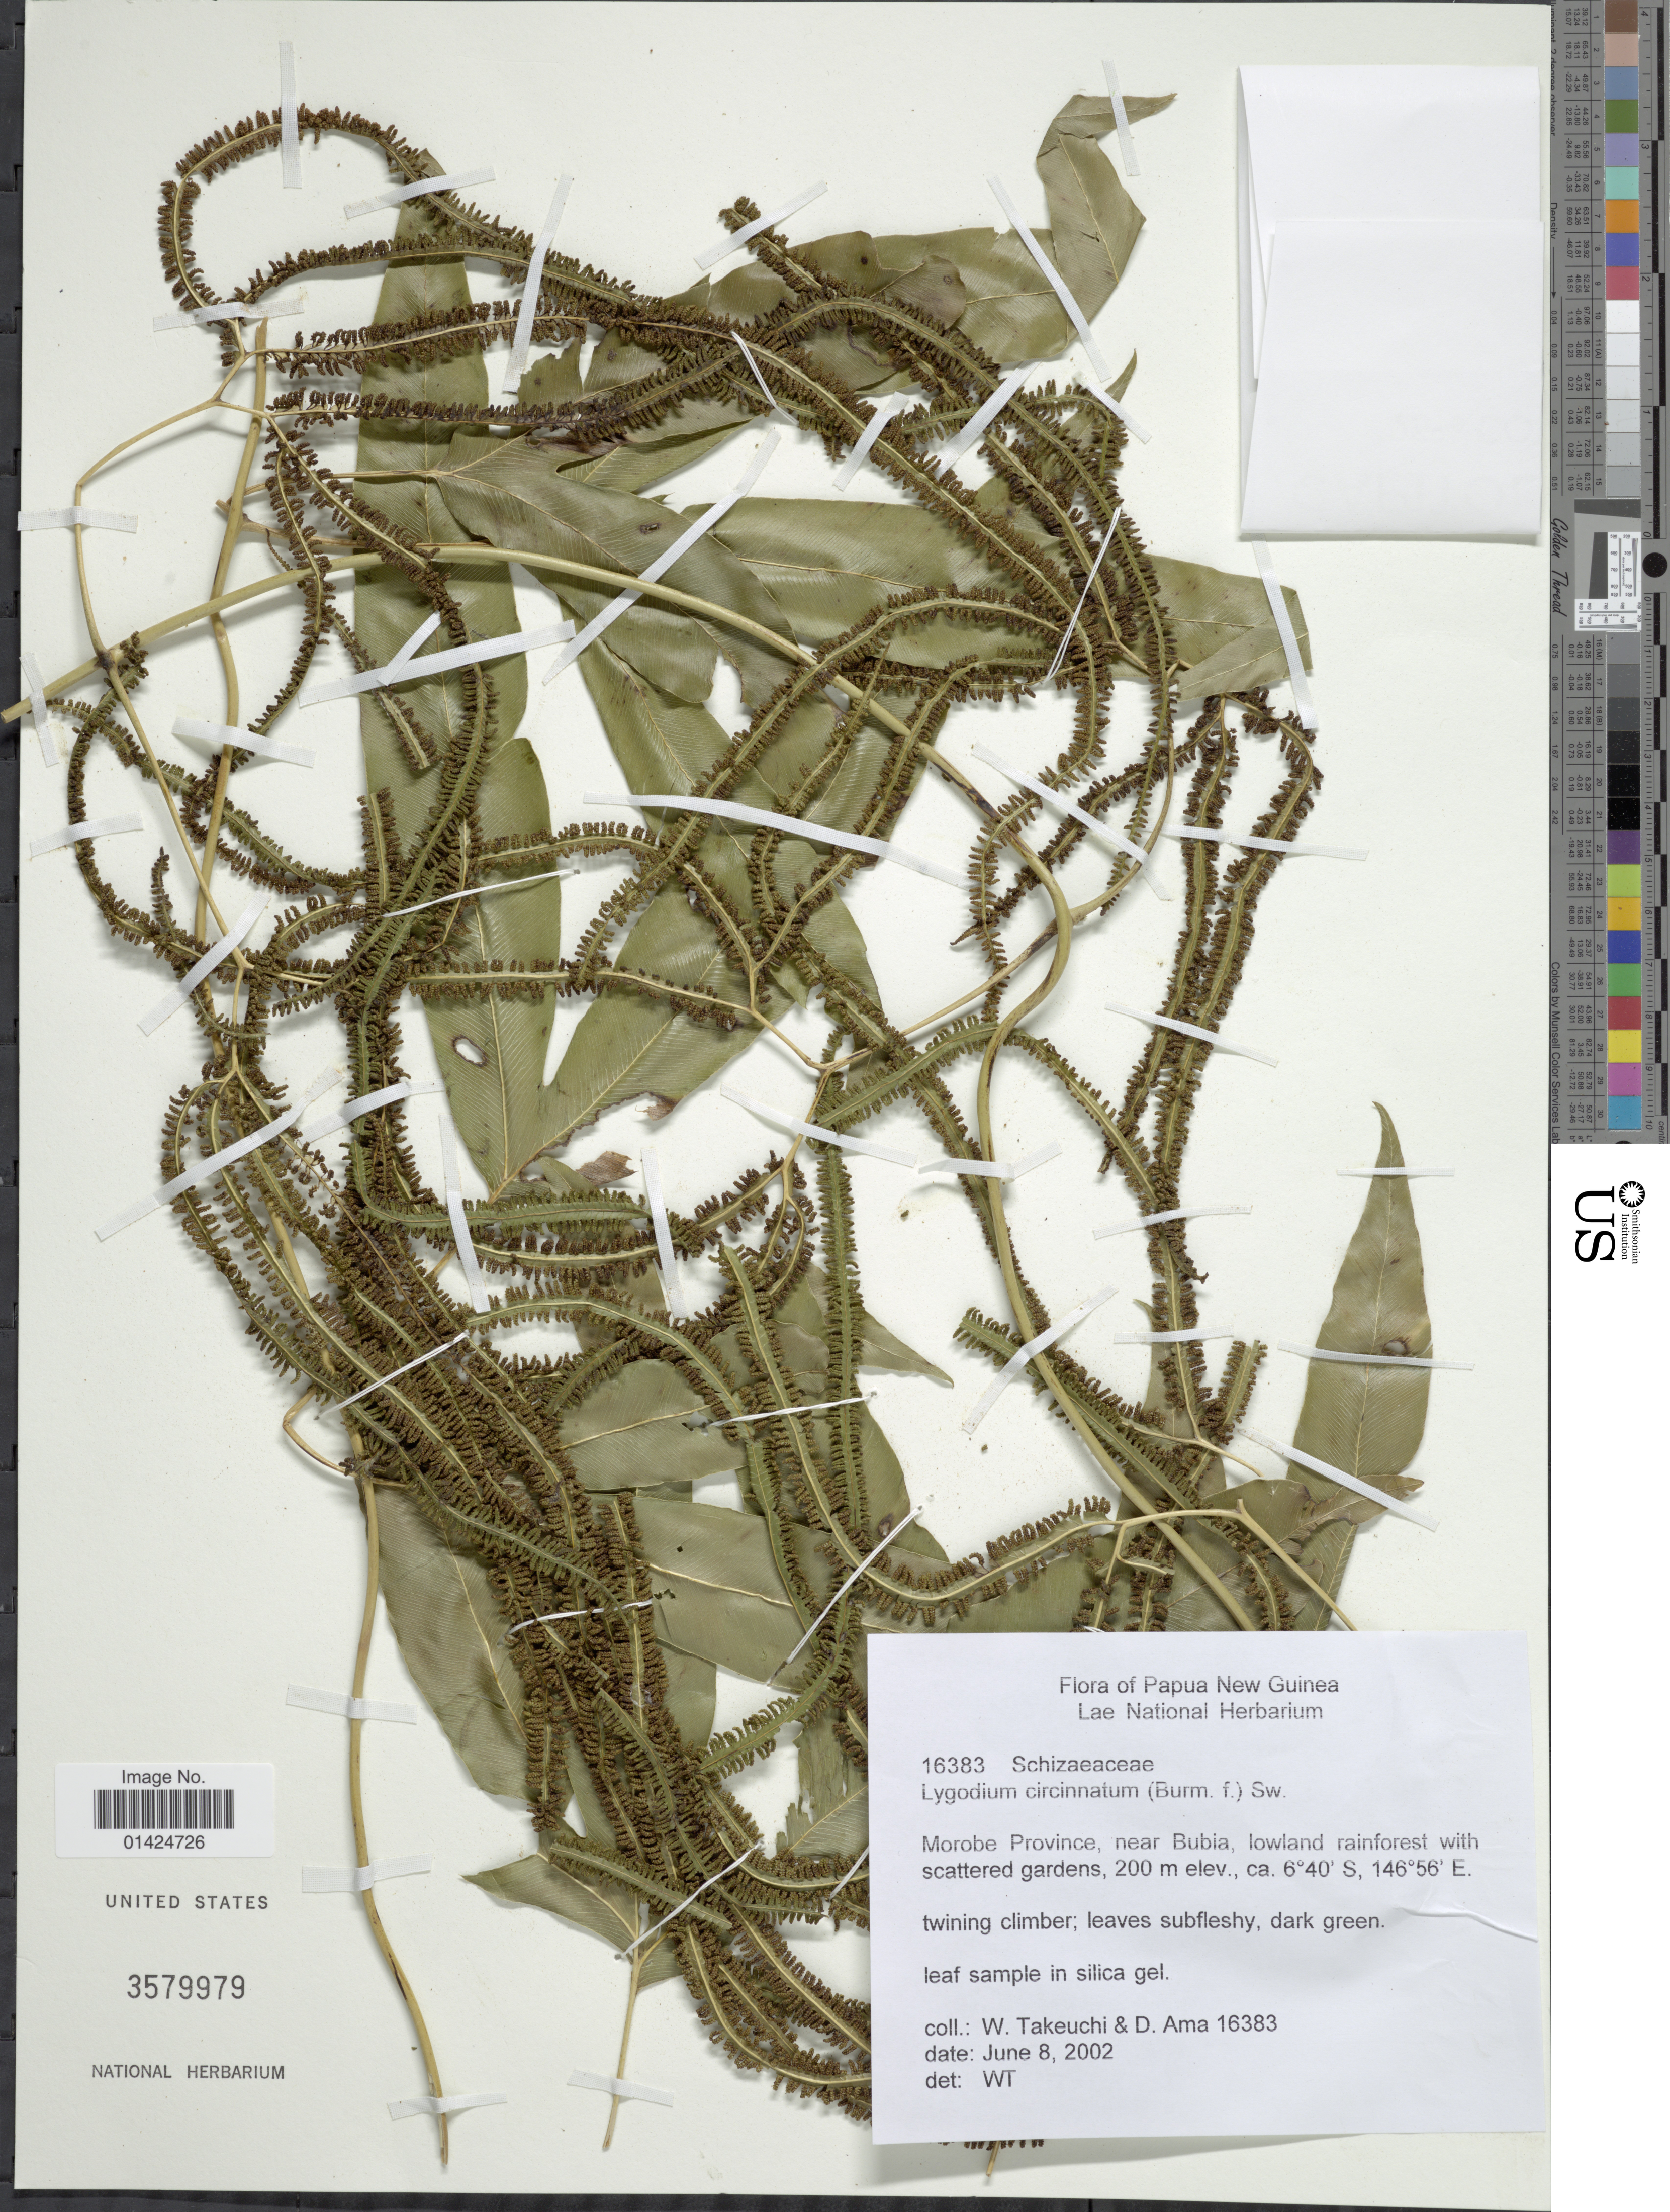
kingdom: Plantae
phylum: Tracheophyta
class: Polypodiopsida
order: Schizaeales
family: Lygodiaceae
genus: Lygodium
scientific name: Lygodium circinnatum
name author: (Burm. f.) Sw.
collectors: W. Takeuchi & D. Ama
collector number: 16383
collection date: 2002-06-08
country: Papua New Guinea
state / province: Morobe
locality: Near Bubia, lowland rainforest with scattered gardens.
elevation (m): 200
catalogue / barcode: US 3579979